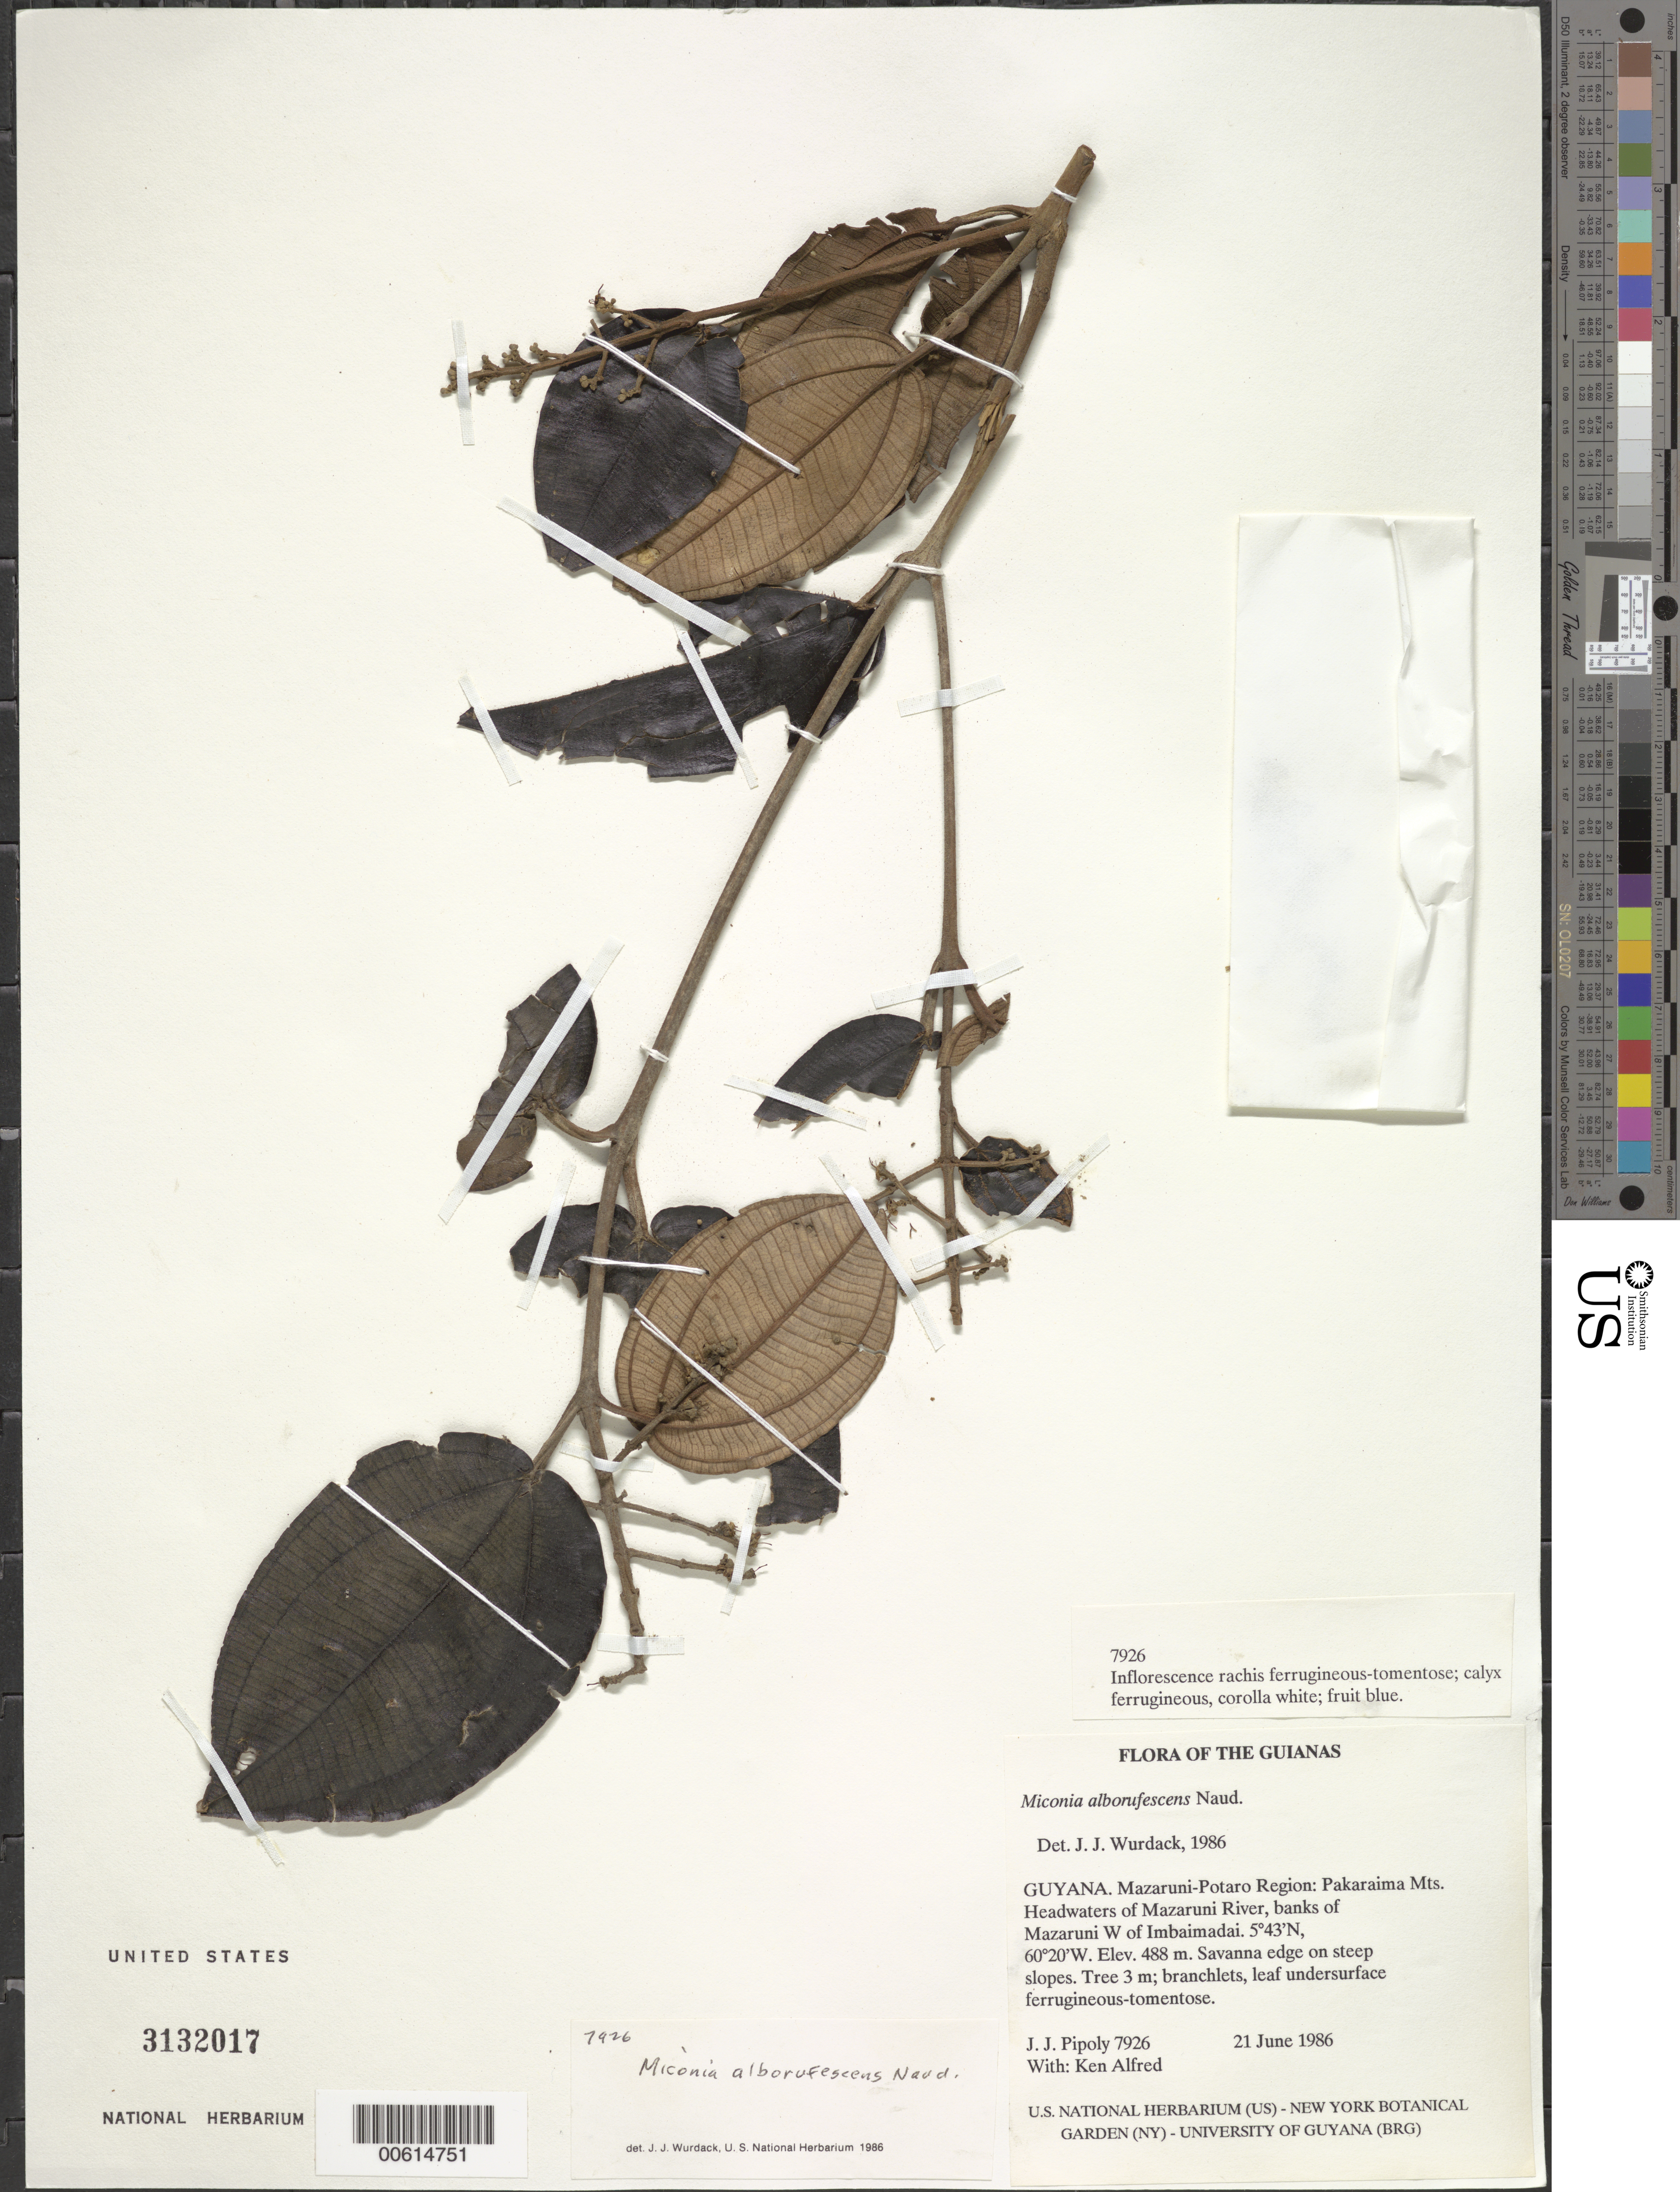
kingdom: Plantae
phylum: Tracheophyta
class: Magnoliopsida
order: Myrtales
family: Melastomataceae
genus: Miconia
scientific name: Miconia alborufescens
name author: Naudin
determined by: Wurdack, John J., (US), US (UNITED STATES)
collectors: J. J. Pipoly & K. Alfred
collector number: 7926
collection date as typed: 21 June 1986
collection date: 1986-06-21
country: Guyana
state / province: Cuyuni-Mazaruni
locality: Pakaraima Mts. Headwaters of Mazaruni River, banks of Mazaruni W of Imbaimadai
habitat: Savanna edge on steep slopes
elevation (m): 488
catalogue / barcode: US 3132017